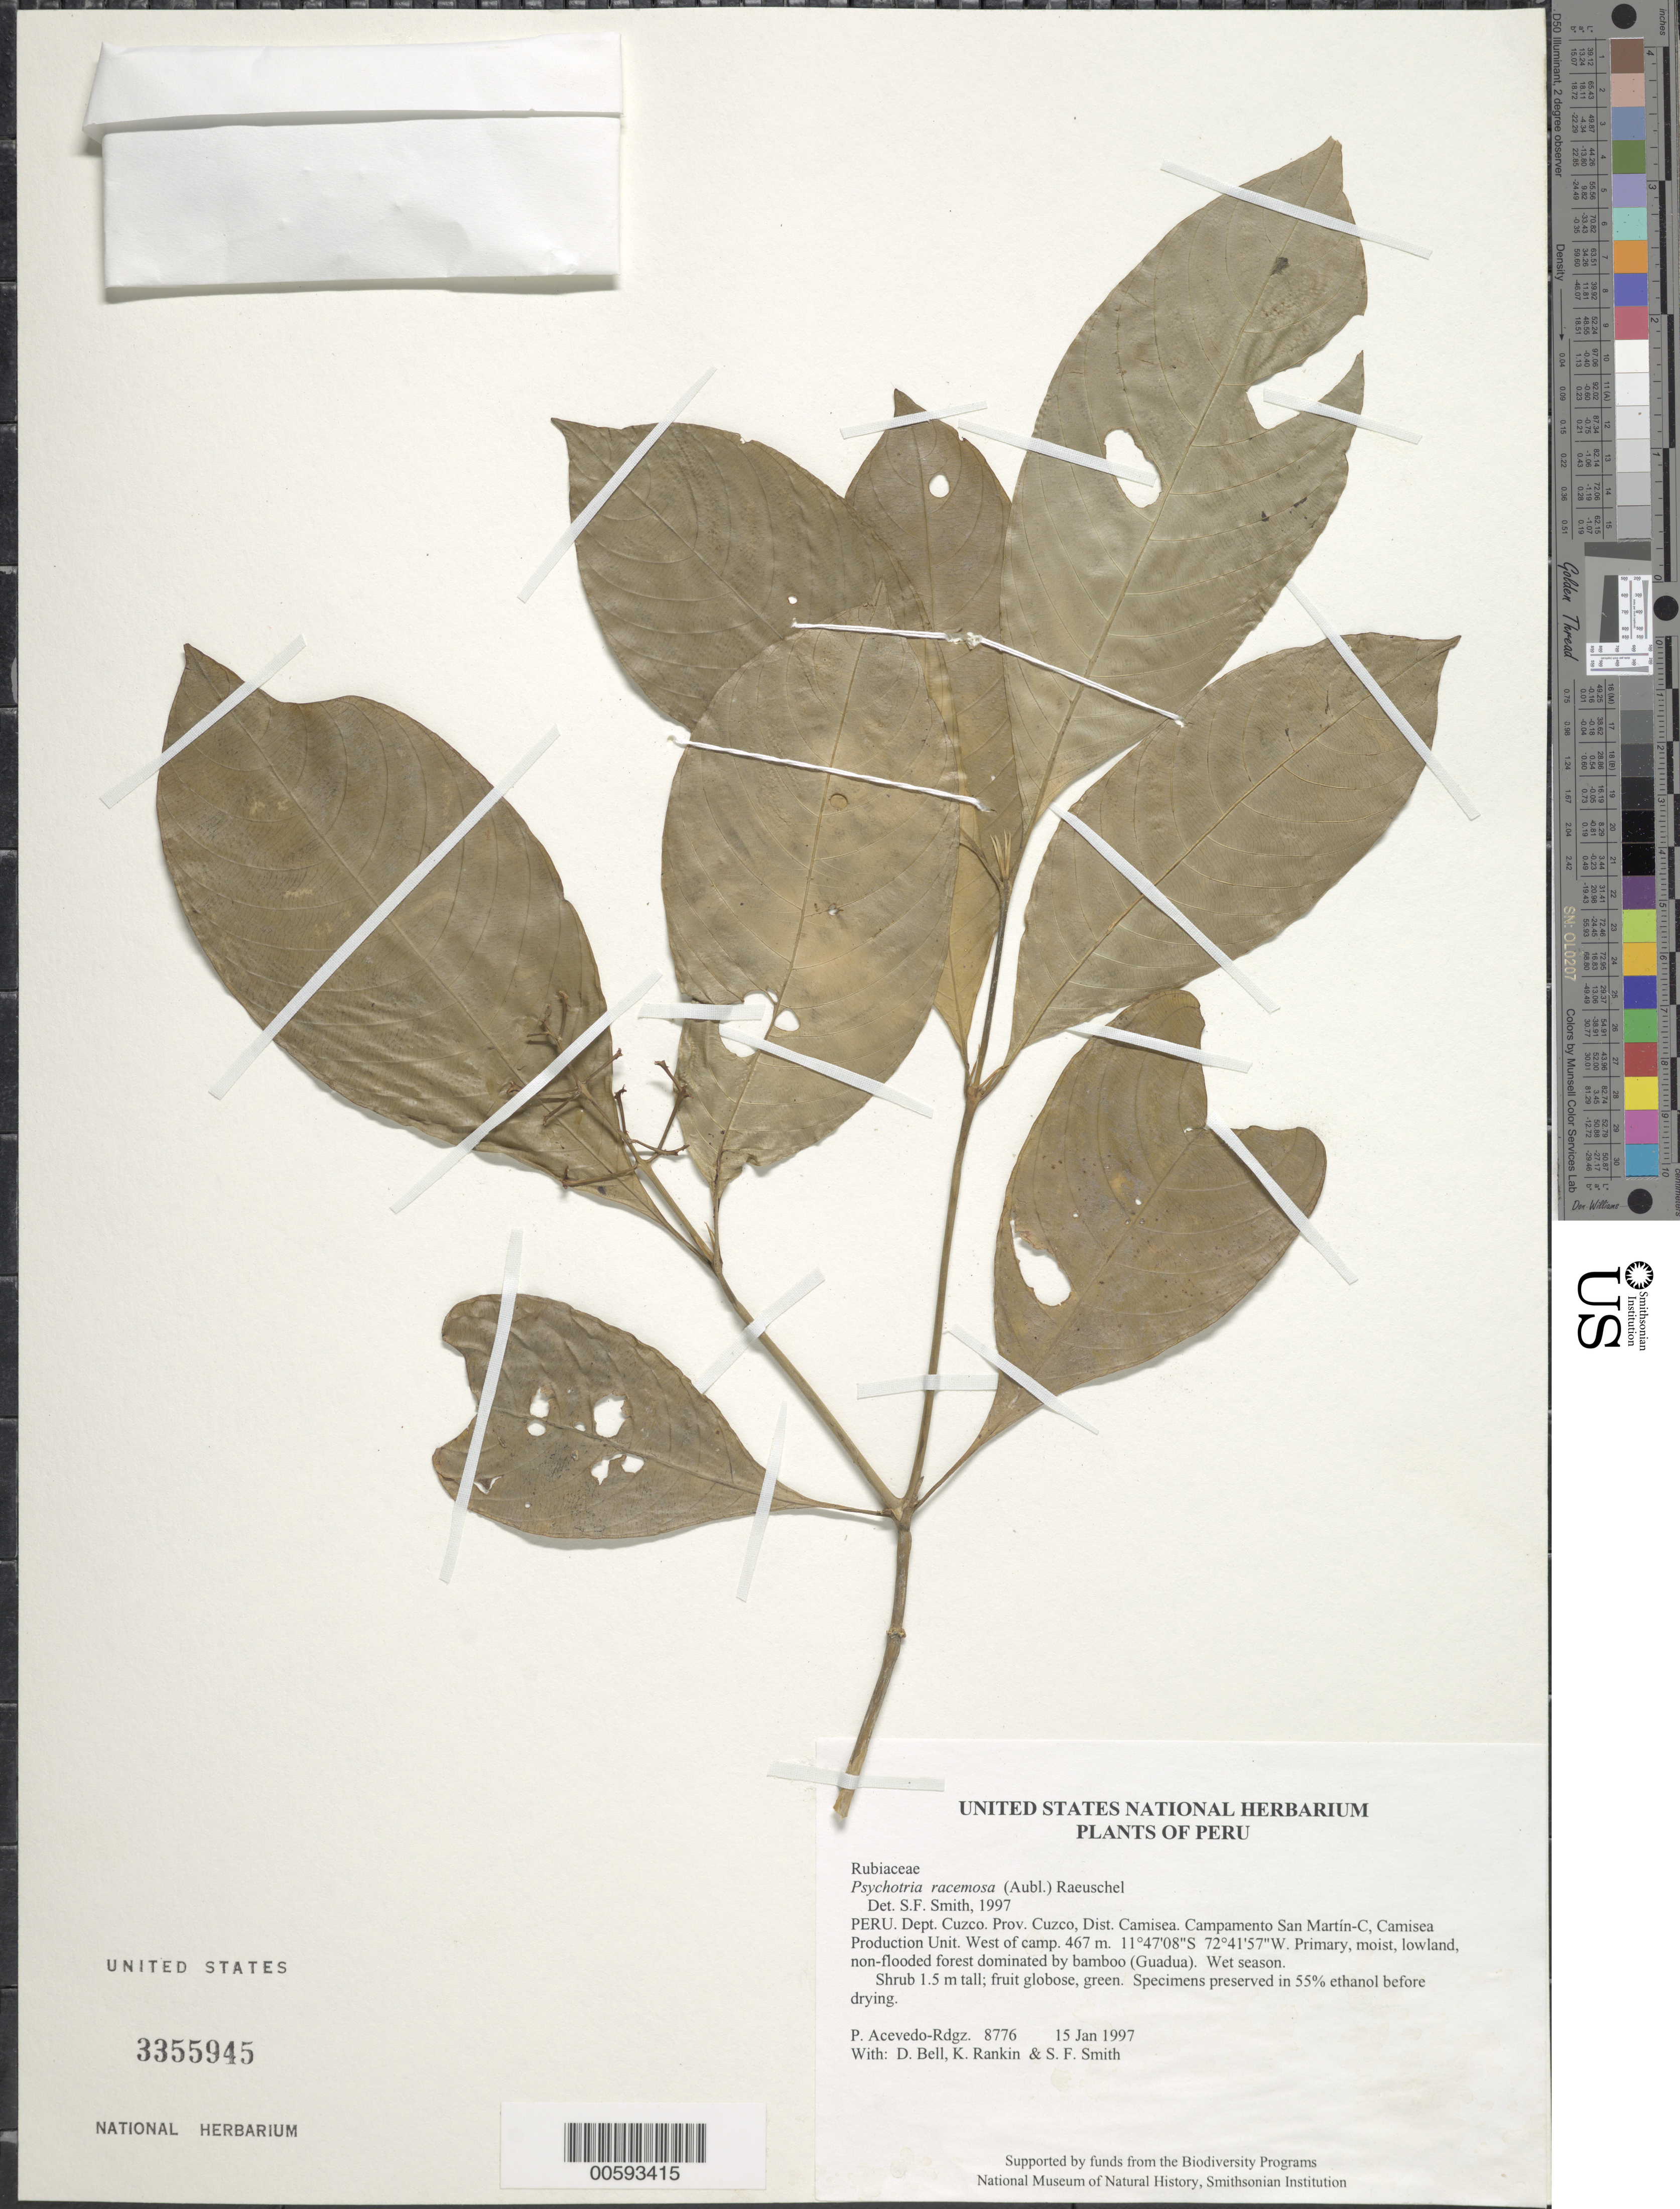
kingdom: Plantae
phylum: Tracheophyta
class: Magnoliopsida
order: Gentianales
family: Rubiaceae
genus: Psychotria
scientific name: Psychotria racemosa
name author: (Aubl.) Raeuschel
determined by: Smith, Stephen F., (US), NMNH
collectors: P. Acevedo-Rodr., D. A. Bell, K. B. Rankin & S.F. Smith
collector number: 8776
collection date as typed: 15 Jan 1997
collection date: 1997-01-15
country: Peru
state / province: Cusco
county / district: Cusco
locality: Districto Camisea, Campamento San Martín-C, Camisea Production Unit. West of camp.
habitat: Primary, moist, lowland, non-flooded forest dominated by bamboo (Guadua). Wet season.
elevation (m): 467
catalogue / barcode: US 3355945